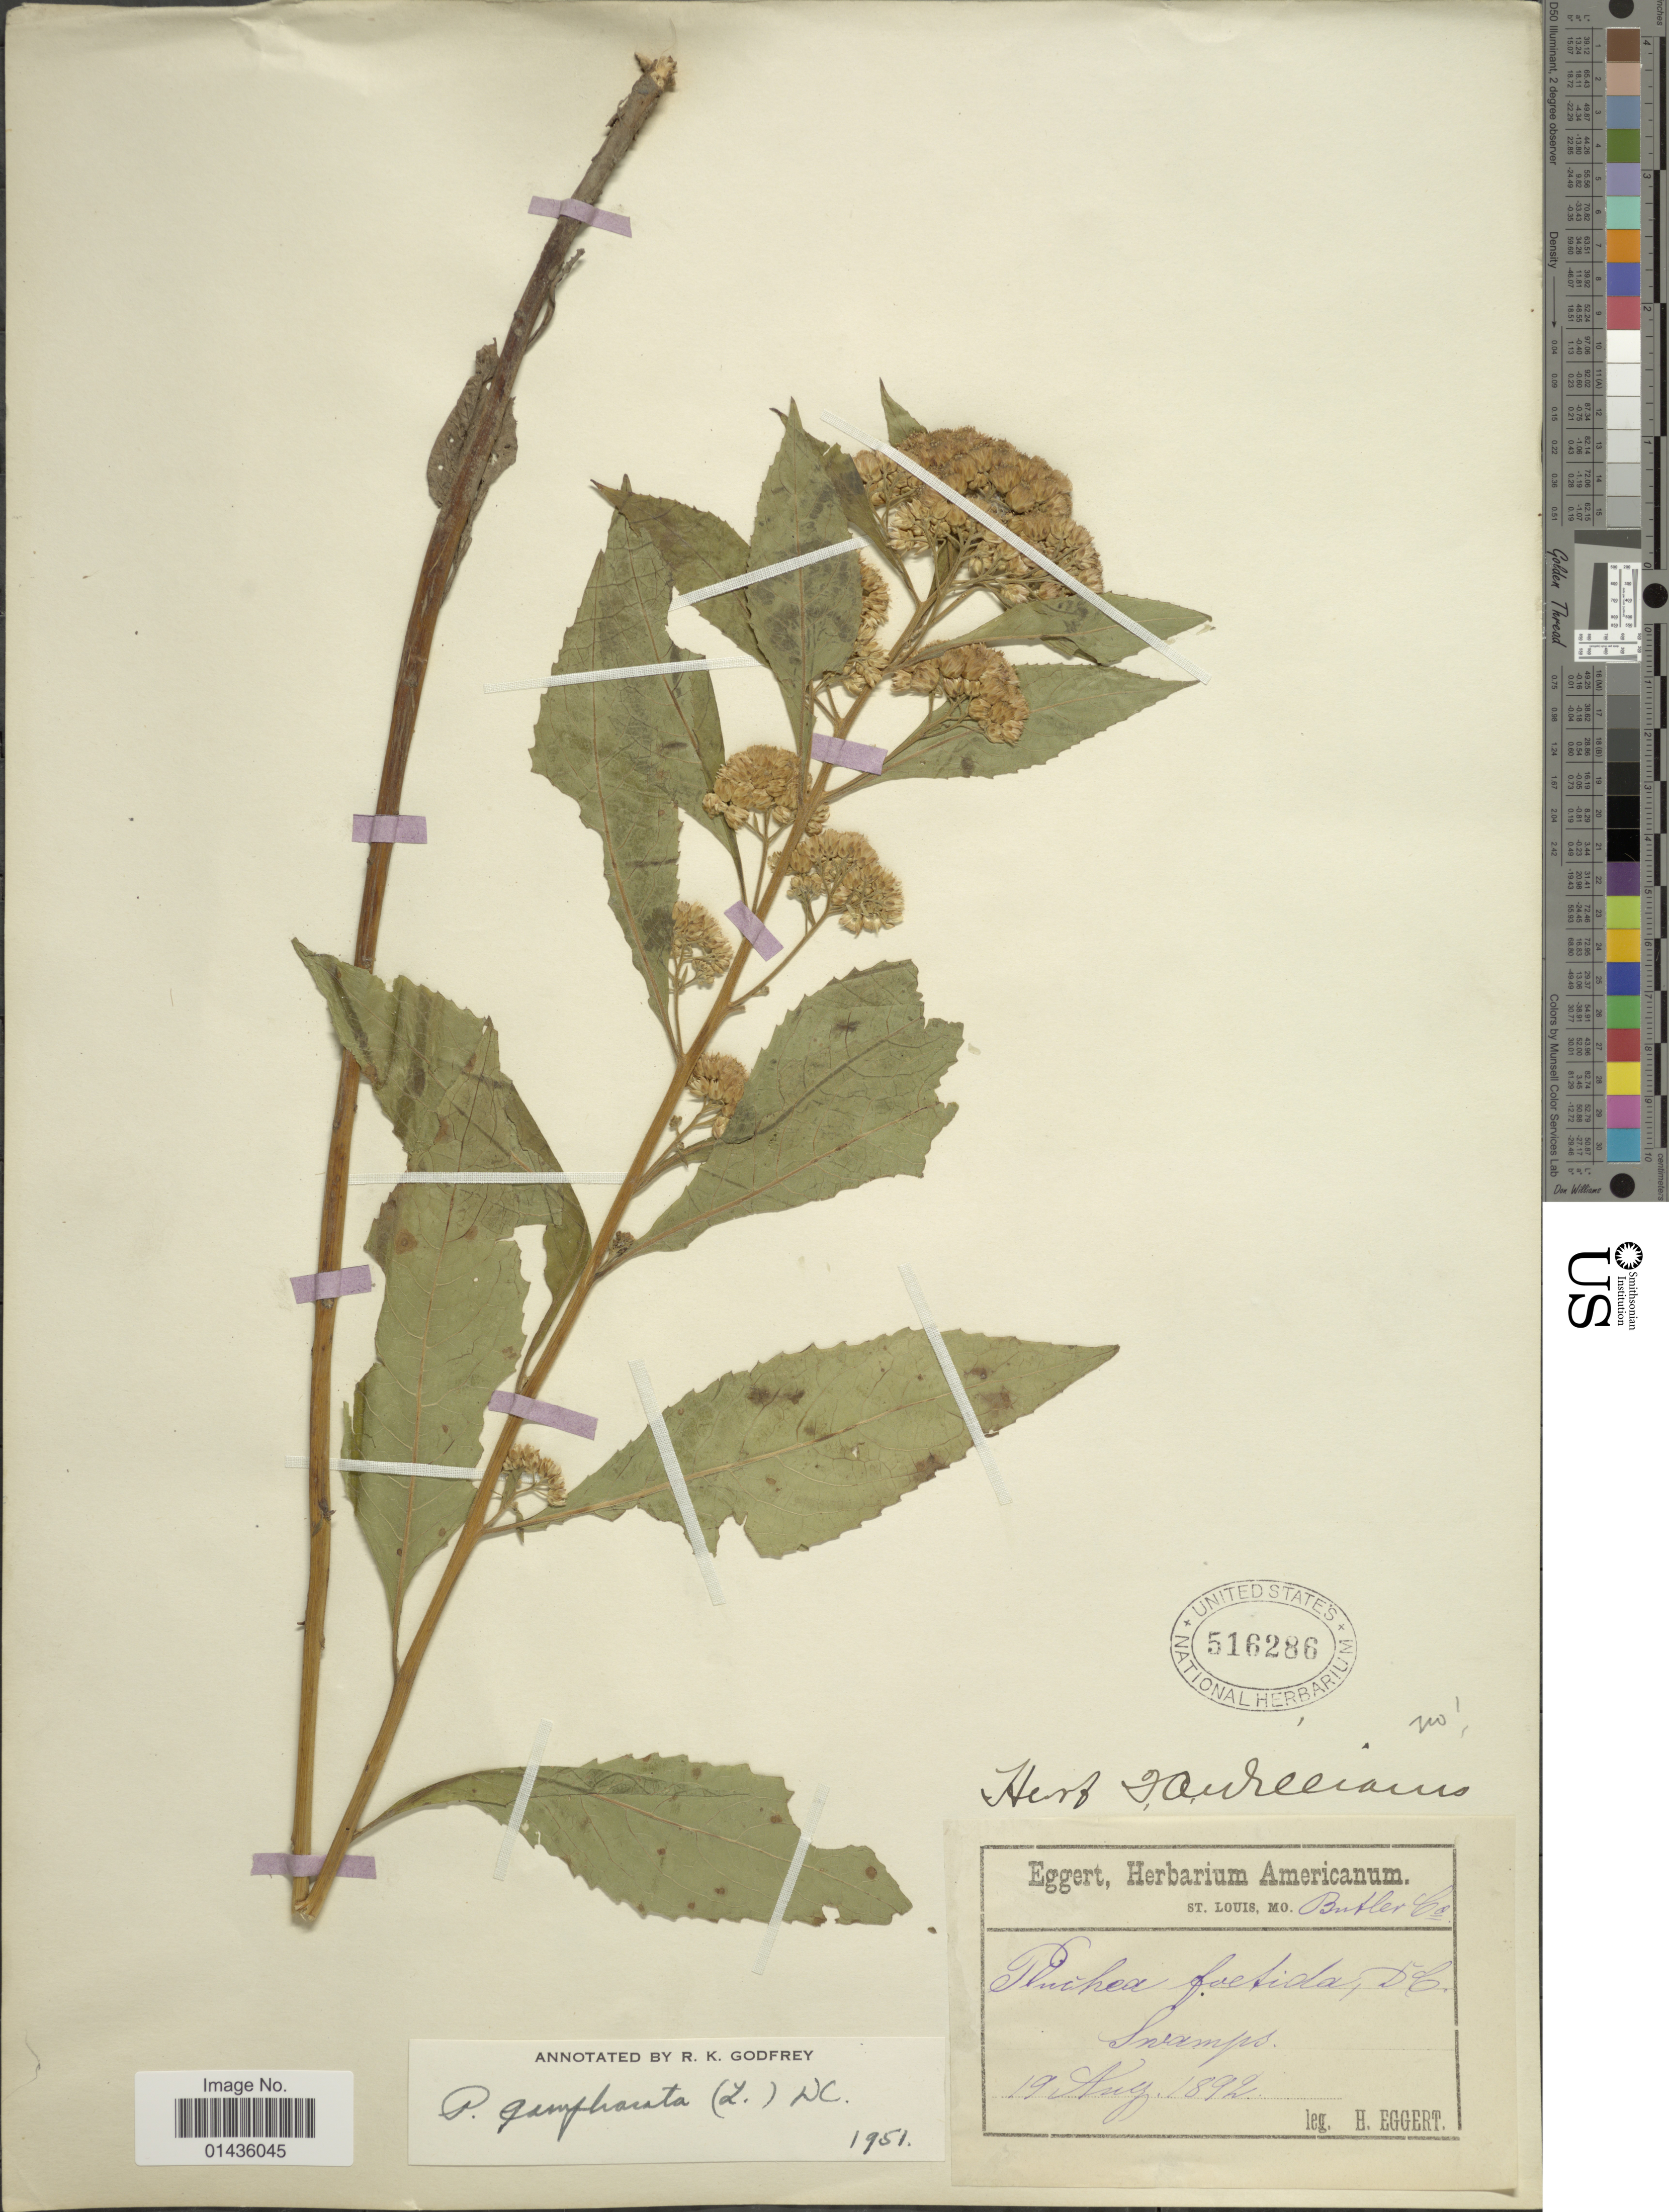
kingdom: Plantae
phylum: Tracheophyta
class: Magnoliopsida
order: Asterales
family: Asteraceae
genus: Pluchea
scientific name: Pluchea camphorata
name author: (L.) DC.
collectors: H. Eggert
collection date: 1892-08-19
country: United States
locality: Butler Co.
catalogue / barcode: US 516286